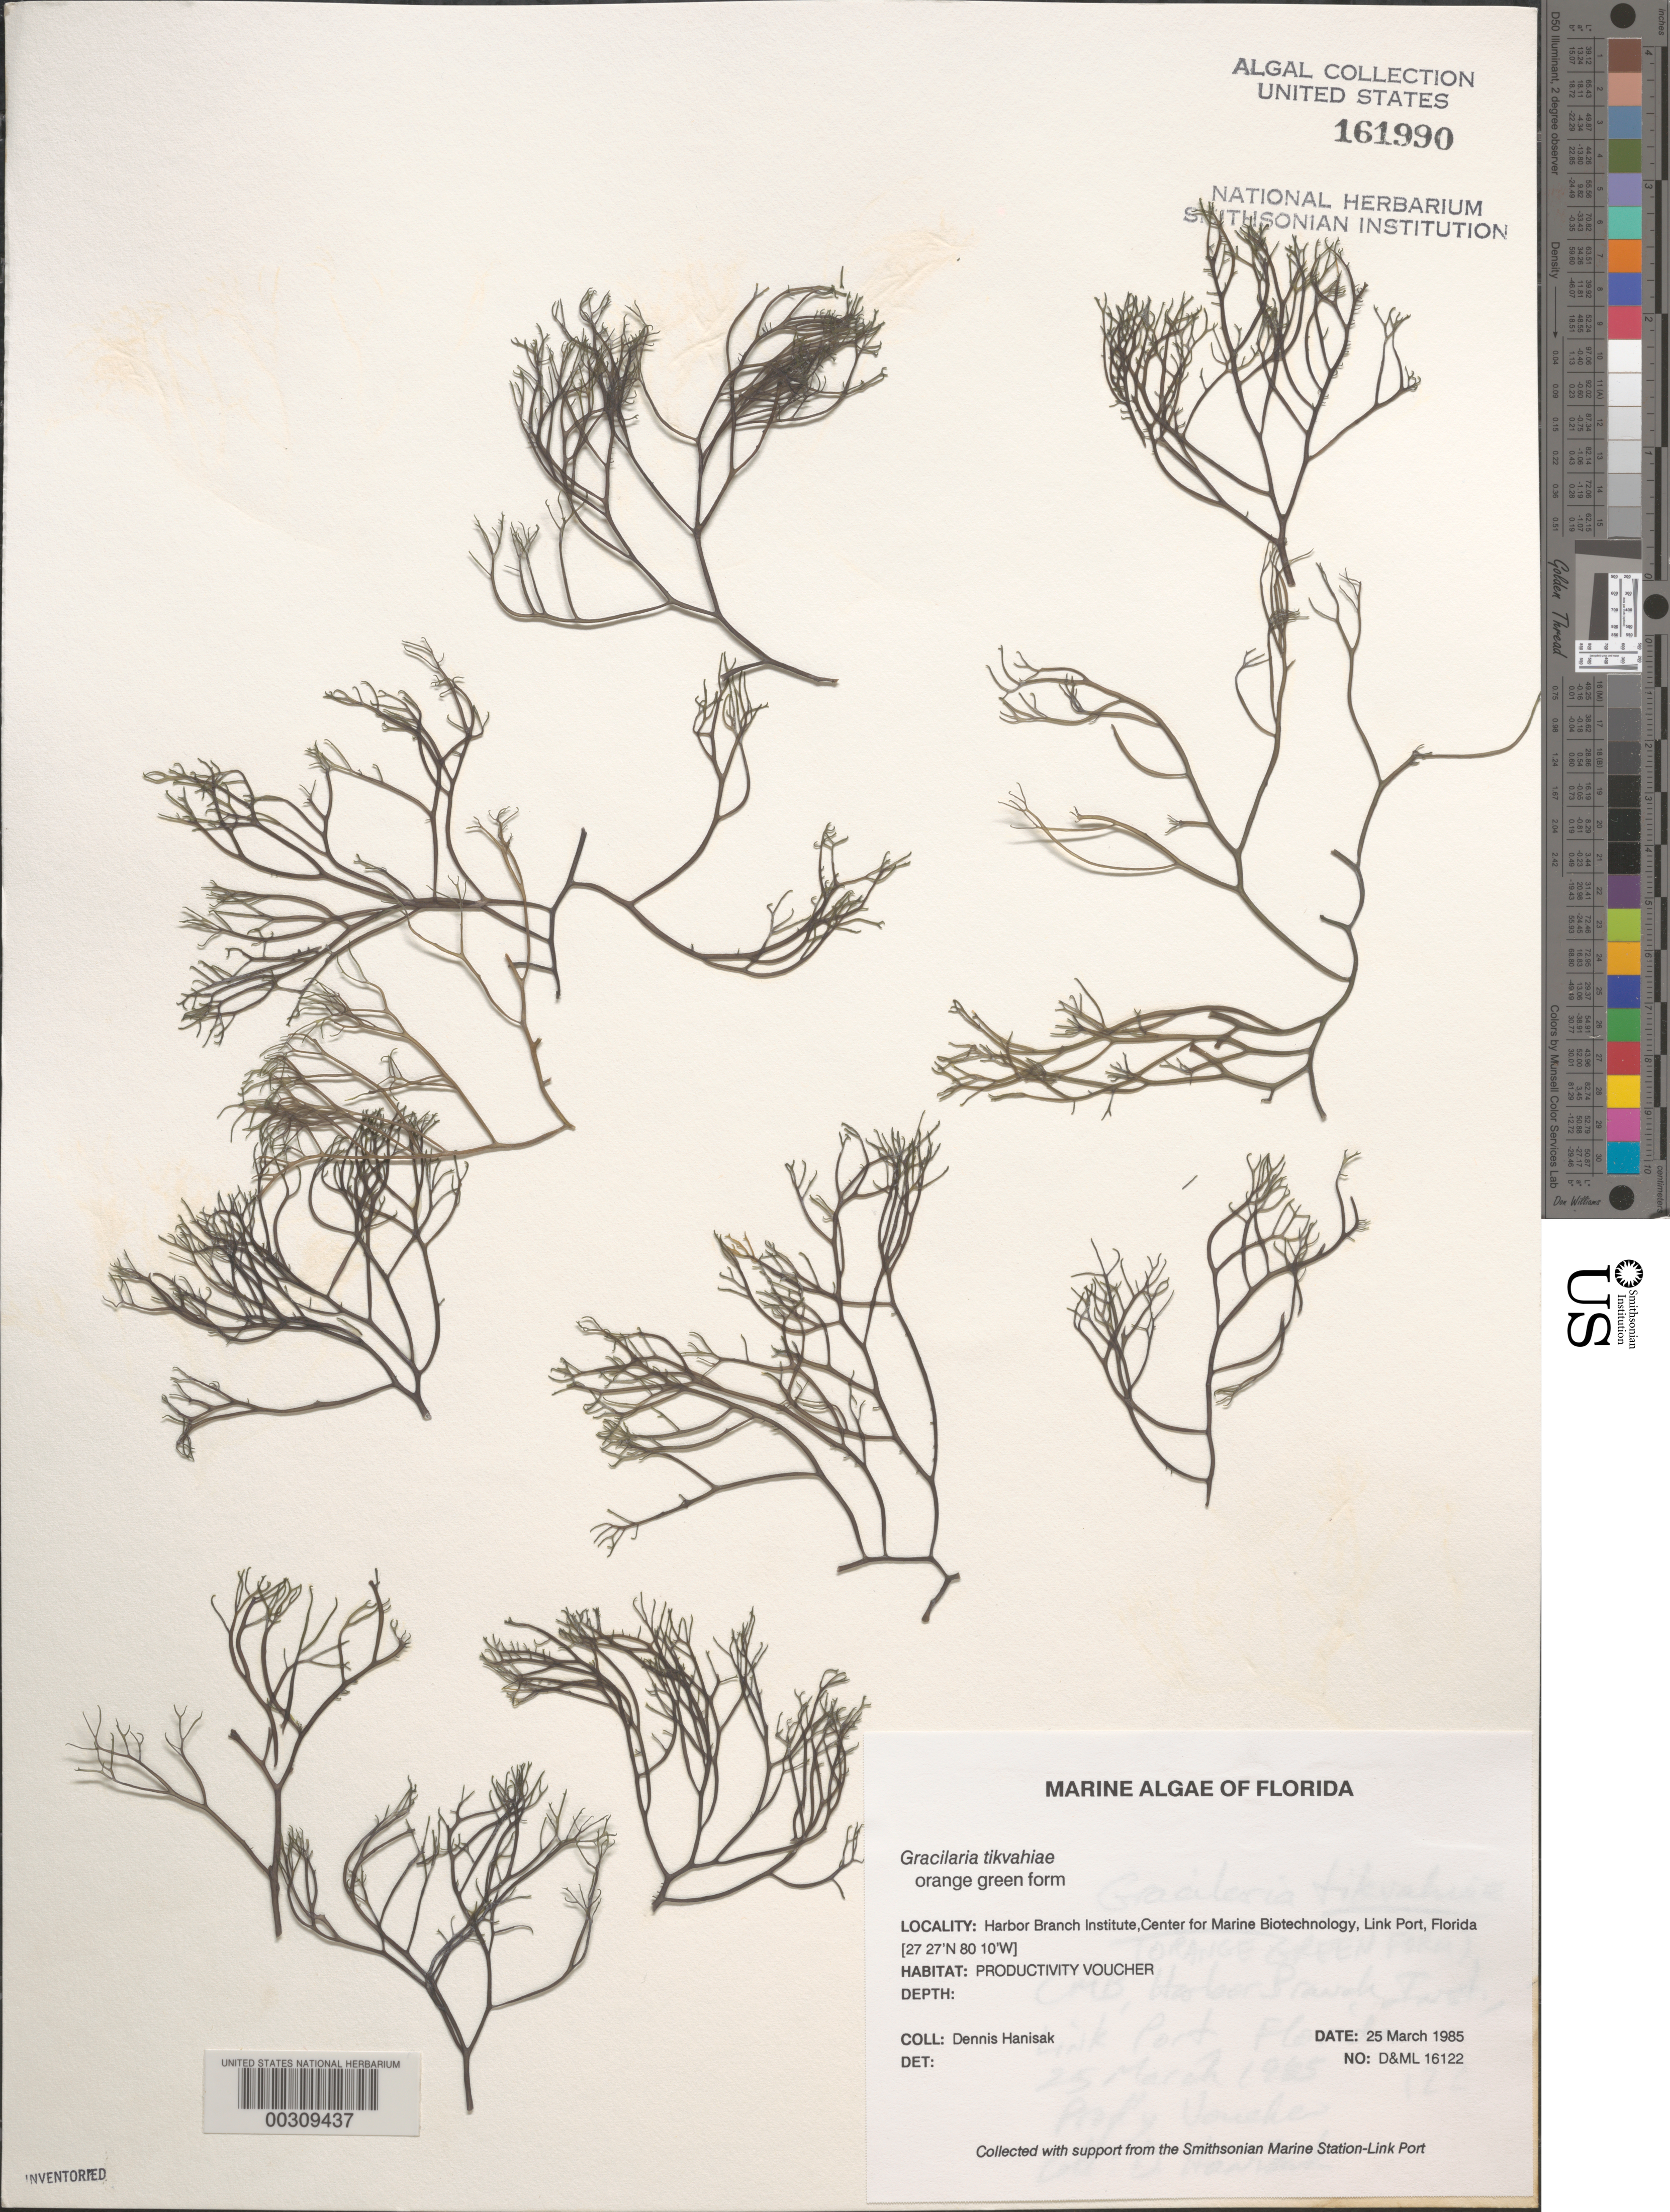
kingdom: Plantae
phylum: Rhodophyta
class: Florideophyceae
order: Gracilariales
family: Gracilariaceae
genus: Gracilaria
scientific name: Gracilaria tikvahiae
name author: McLachlan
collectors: M. Hanisak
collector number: D&ML 16122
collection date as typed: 25 Mar 1985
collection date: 1985-03-25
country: United States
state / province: Florida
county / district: Saint Lucie County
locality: Harbor Branch Oceanographic Institutue, Center for Marine Biotechnology, Link Port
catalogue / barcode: US 161990